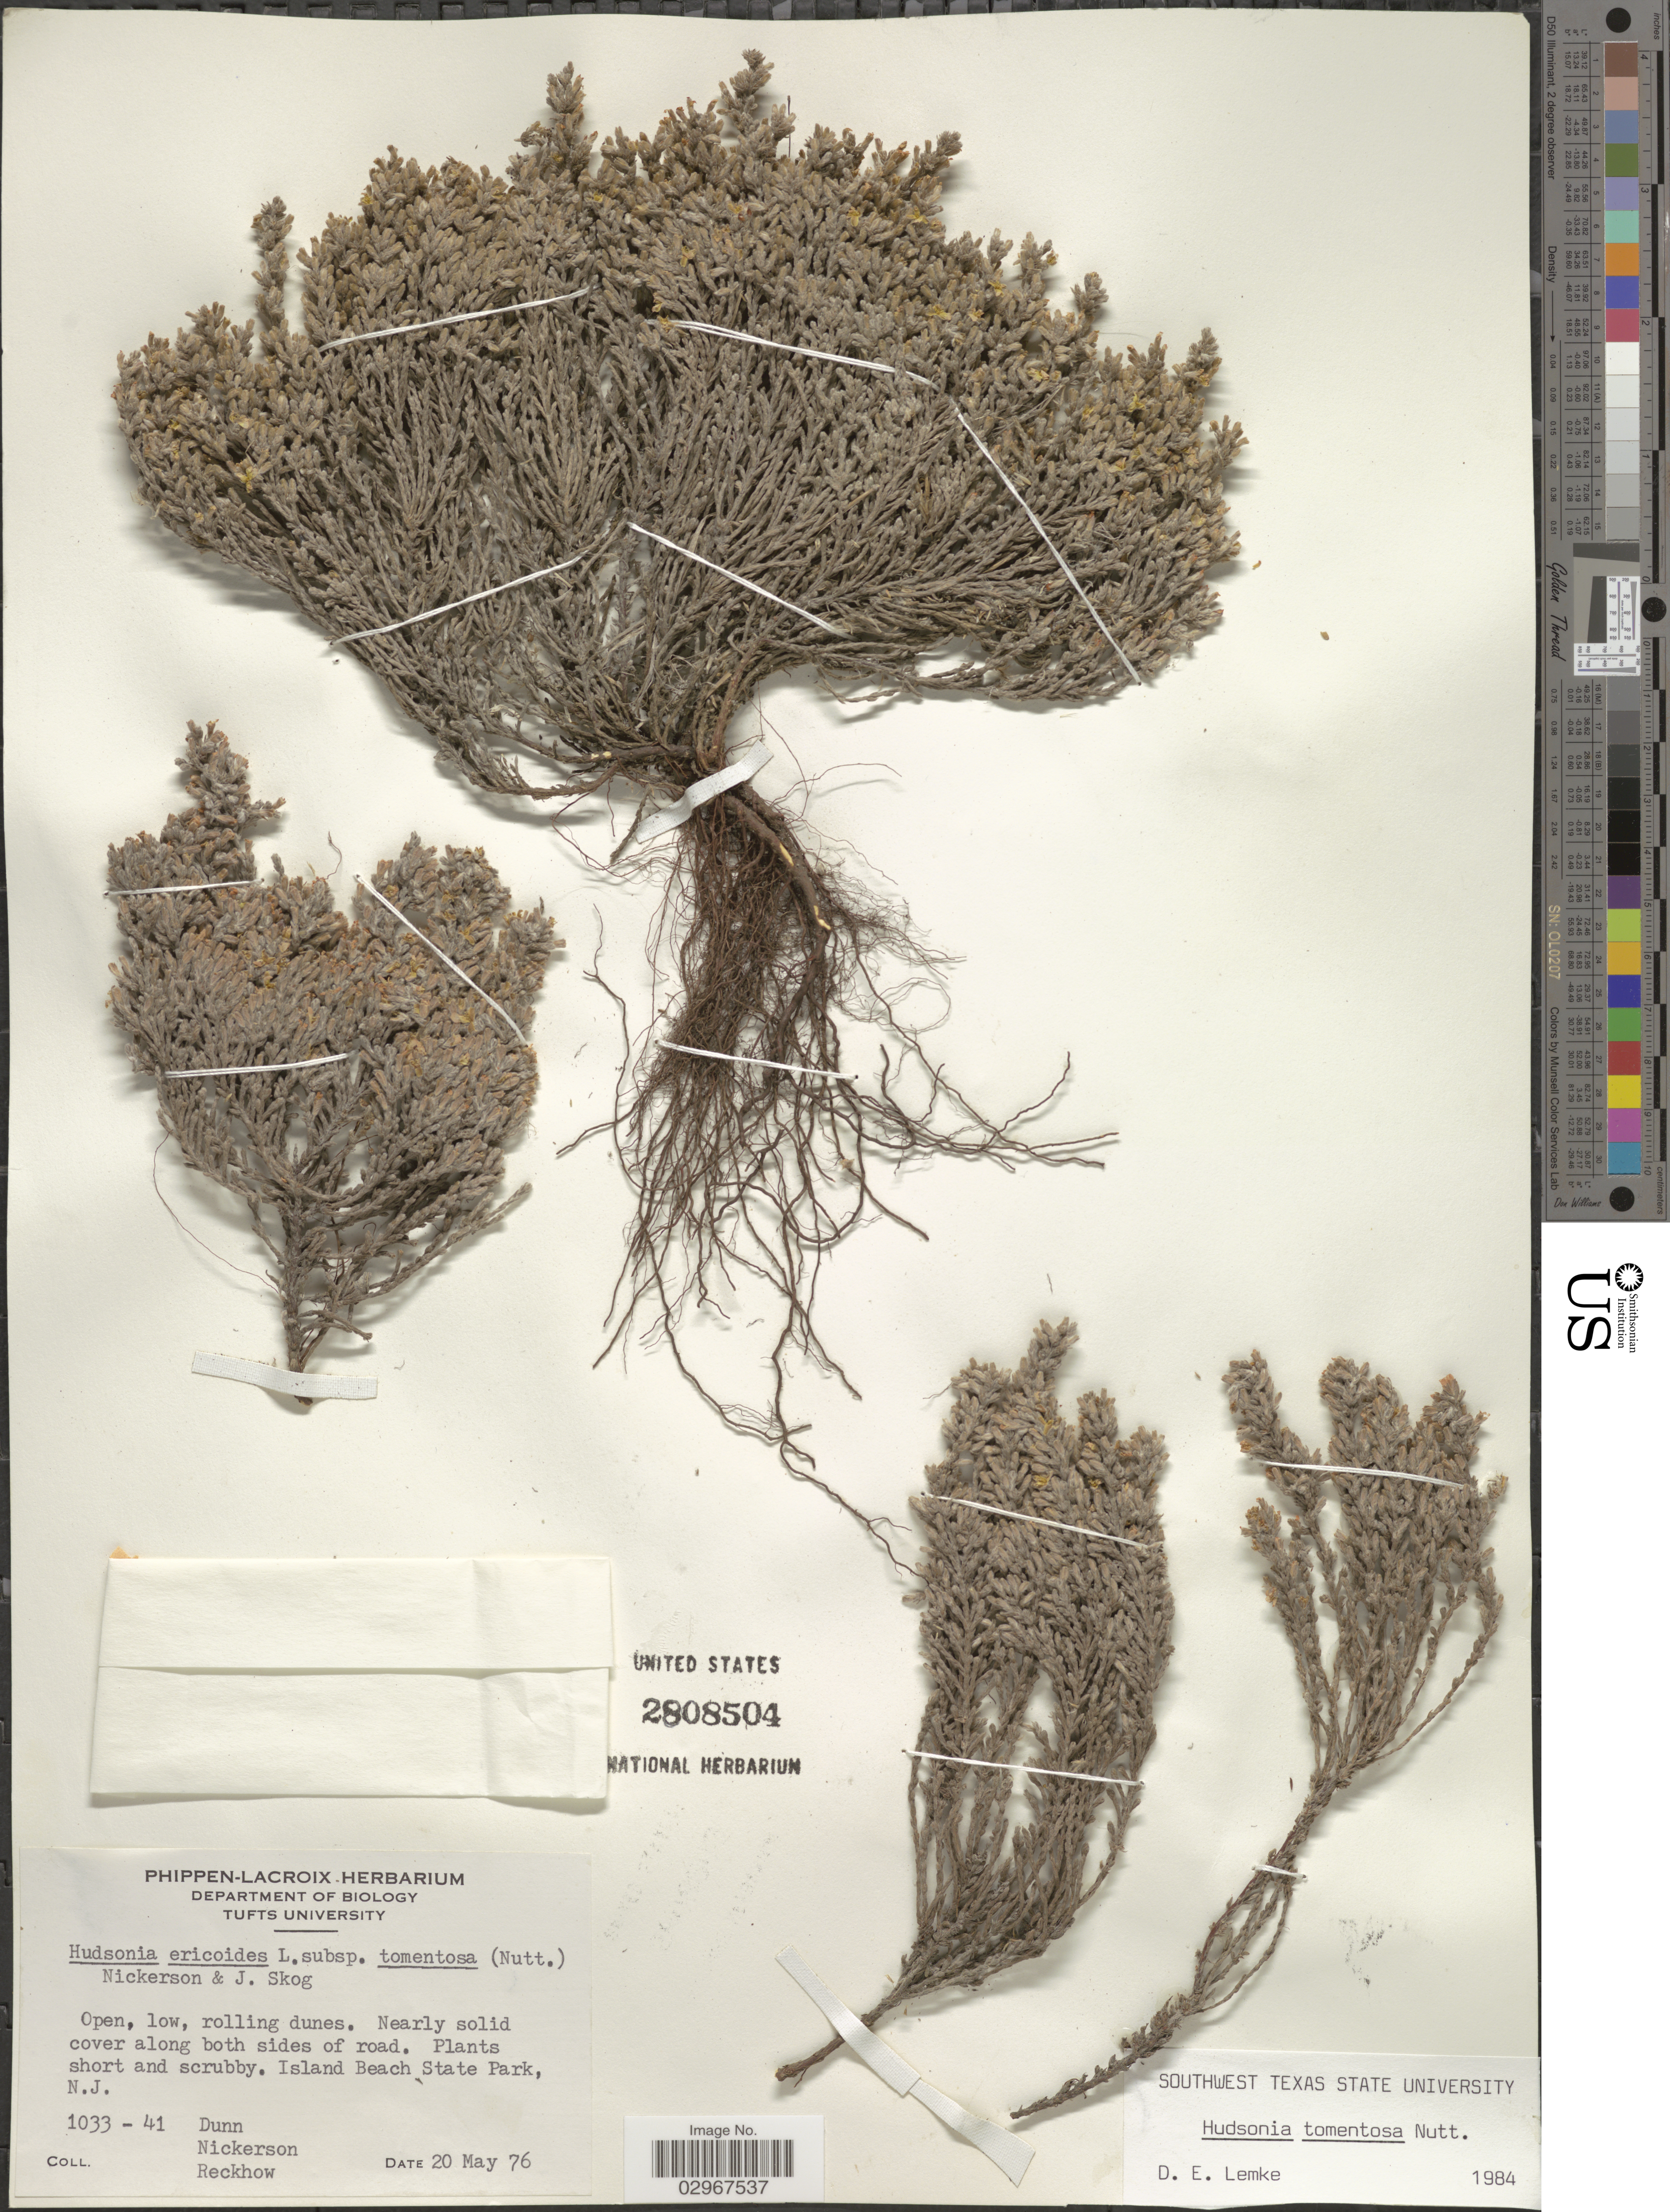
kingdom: Plantae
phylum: Tracheophyta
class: Magnoliopsida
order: Malvales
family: Cistaceae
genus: Hudsonia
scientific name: Hudsonia tomentosa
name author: Nutt.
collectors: -- Dunn, Nickerson, -- & Reckhow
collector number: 1033-41?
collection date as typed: Transcribed d/m/y: 20/5/76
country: United States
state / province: New Jersey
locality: Island Beach State Park, N.J.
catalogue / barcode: US 2808504